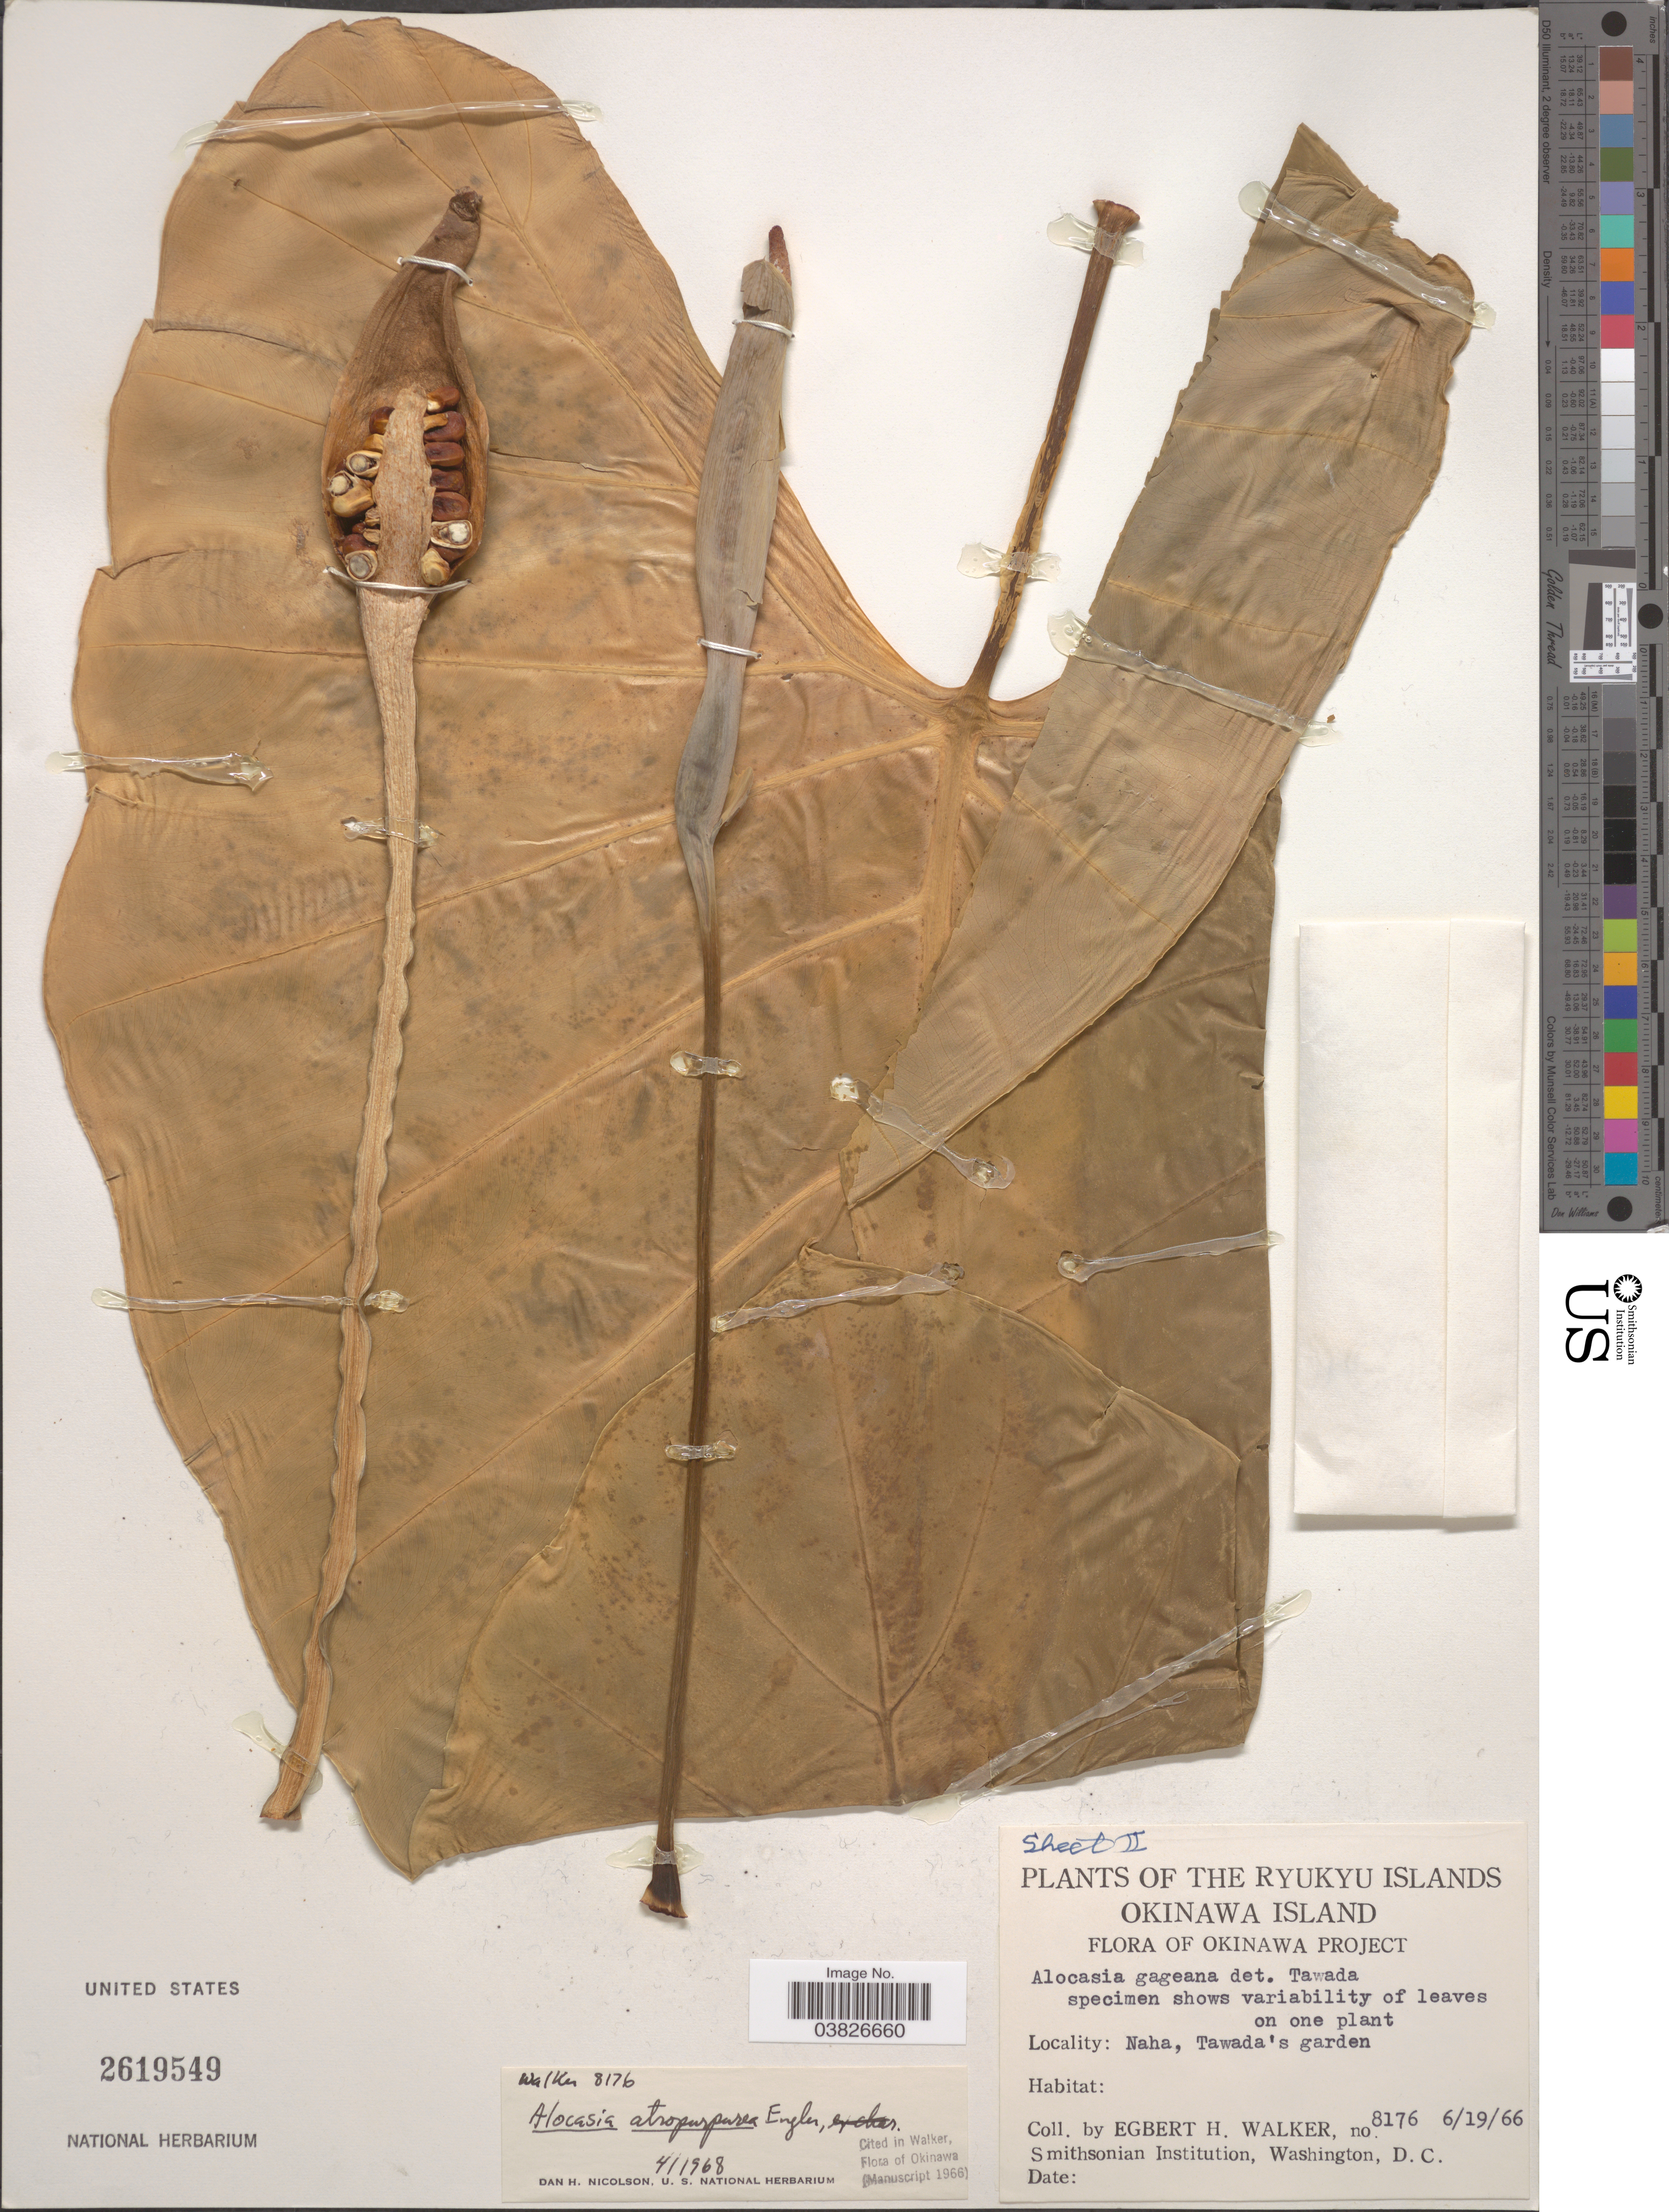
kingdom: Plantae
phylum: Tracheophyta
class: Liliopsida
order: Alismatales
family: Araceae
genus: Alocasia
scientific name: Alocasia atropurpurea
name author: Engl.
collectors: E. H. Walker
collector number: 8176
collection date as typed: Transcribed d/m/y: 19/6/66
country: Japan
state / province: Okinawa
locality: The Ryukyu Islands. Okinawa Island. Okinawa Project. Naha, Tawada's garden.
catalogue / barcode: US 2619549